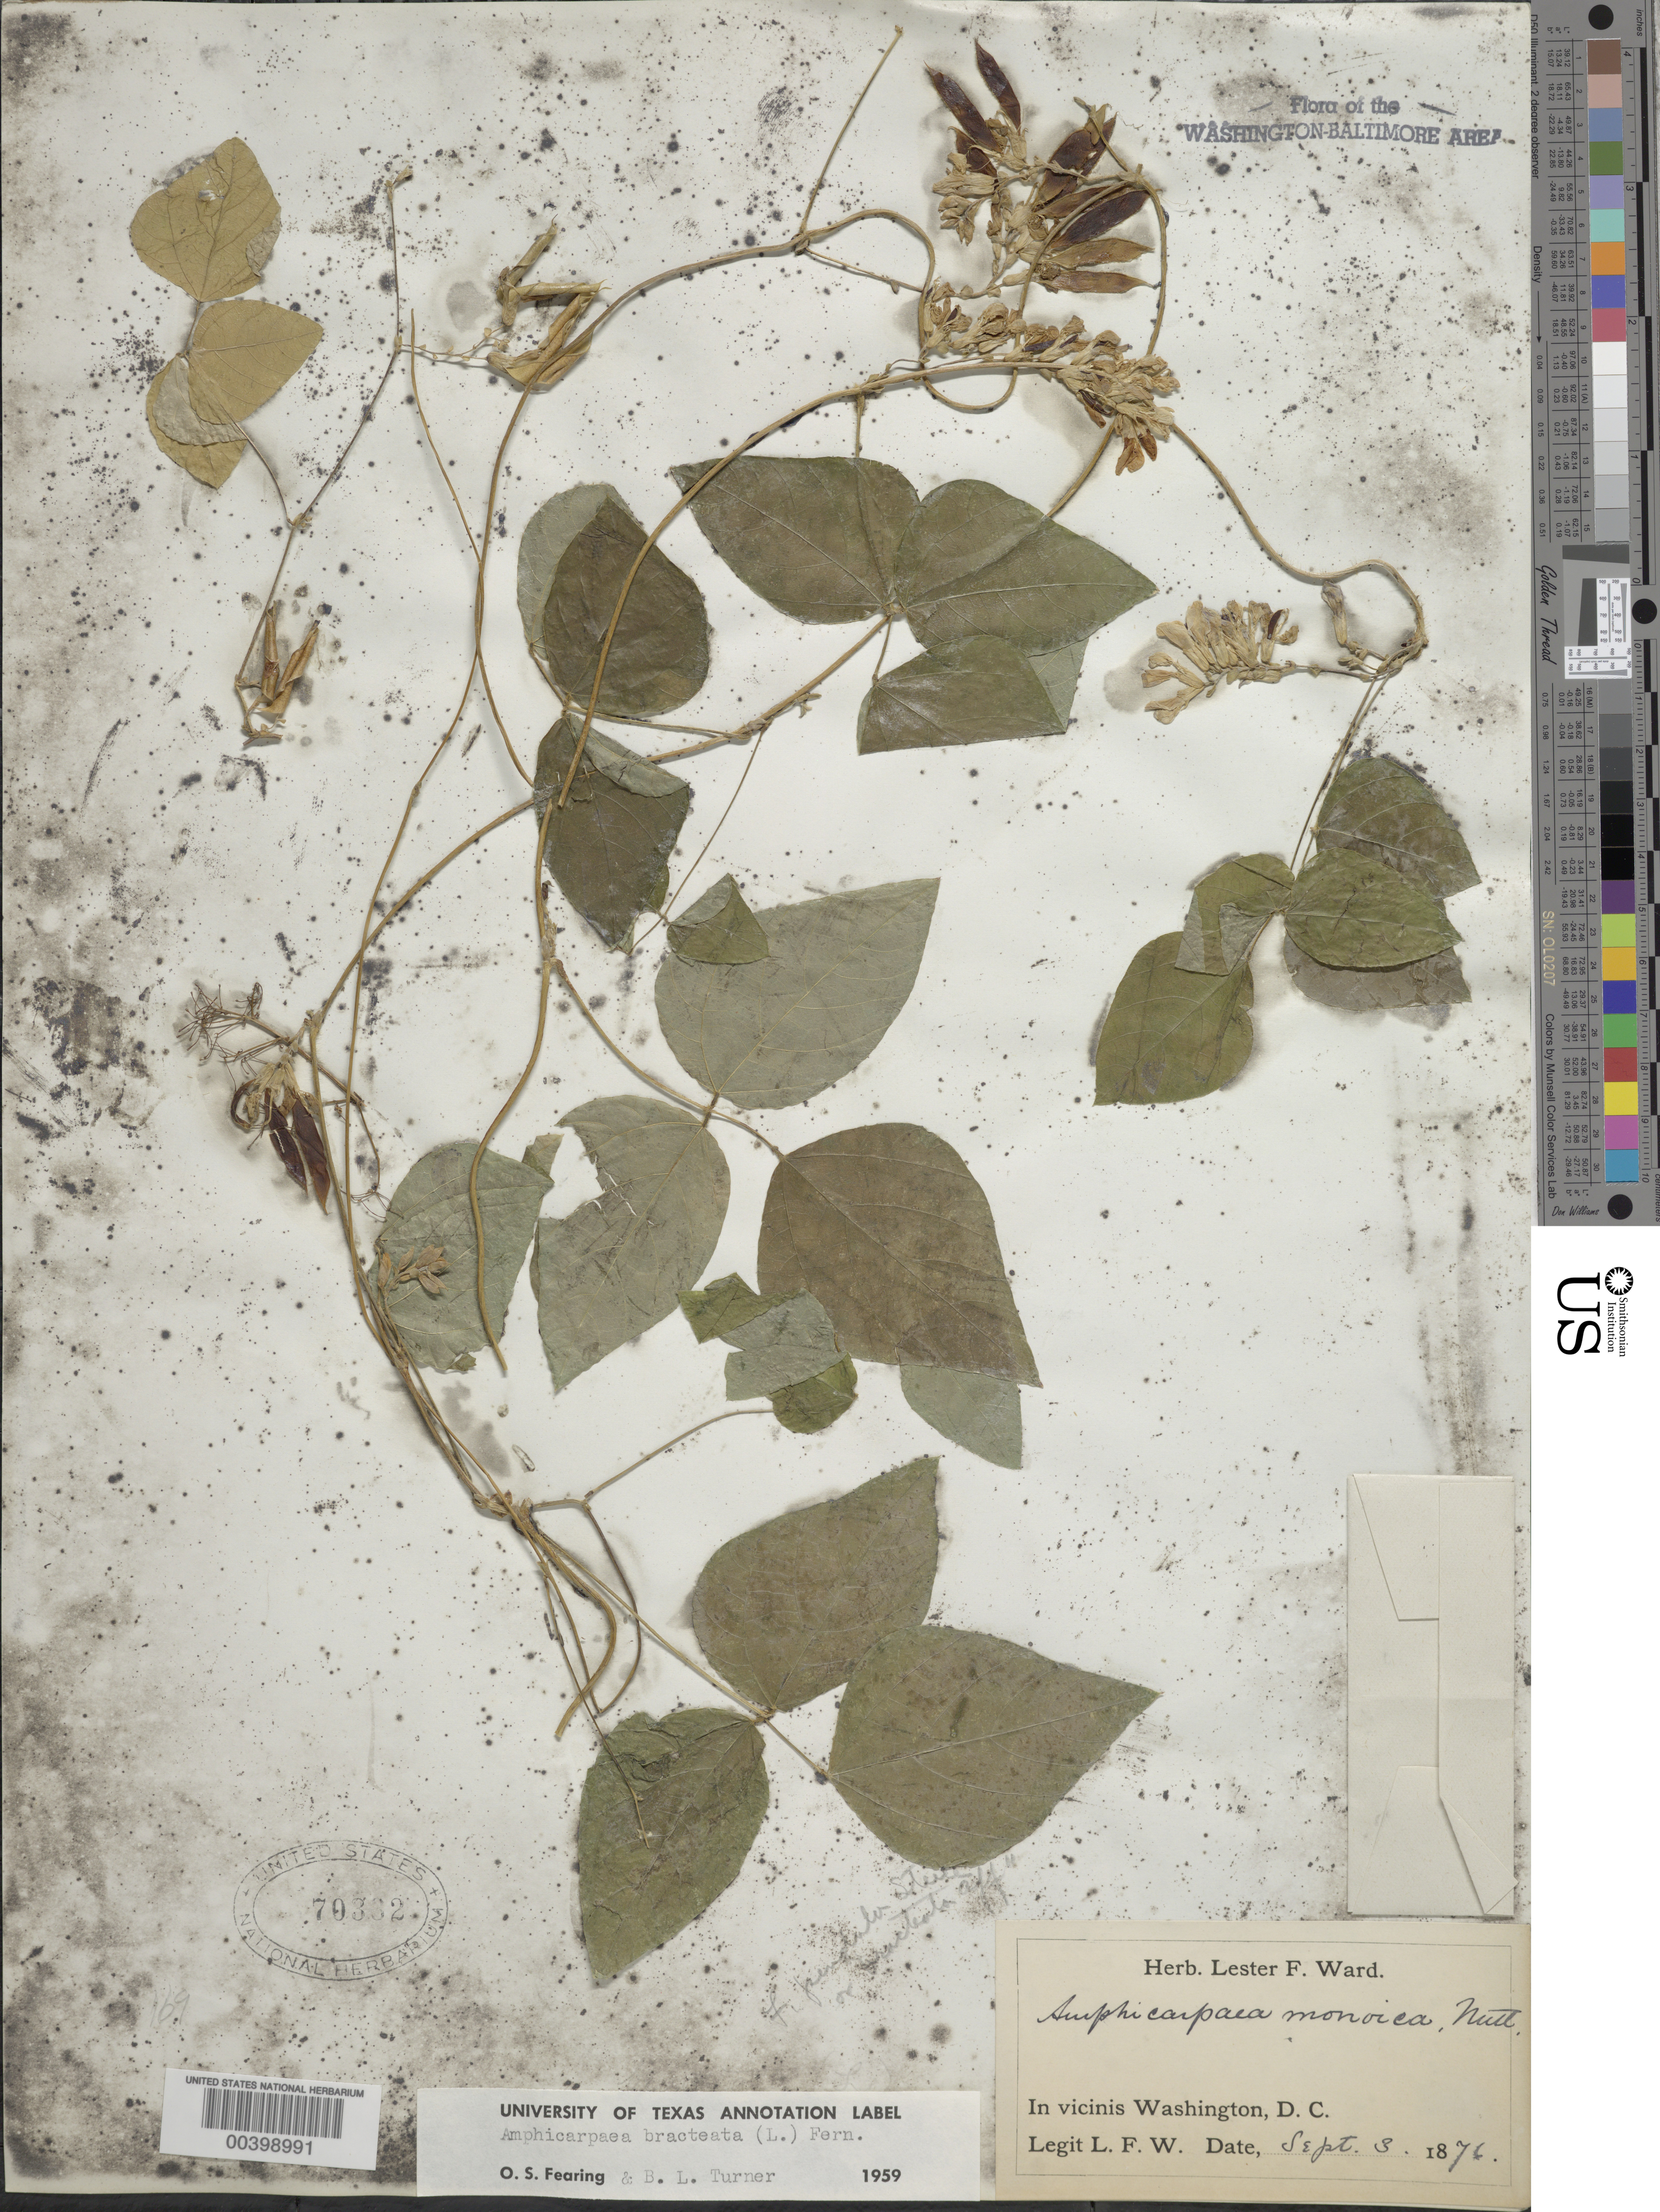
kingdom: Plantae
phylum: Tracheophyta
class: Magnoliopsida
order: Fabales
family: Fabaceae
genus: Amphicarpaea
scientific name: Amphicarpaea bracteata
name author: (L.) Fernald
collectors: L. F. Ward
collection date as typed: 03 Sep 1876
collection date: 1876-09-03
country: United States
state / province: District of Columbia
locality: Washington DC area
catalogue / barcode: US 70332